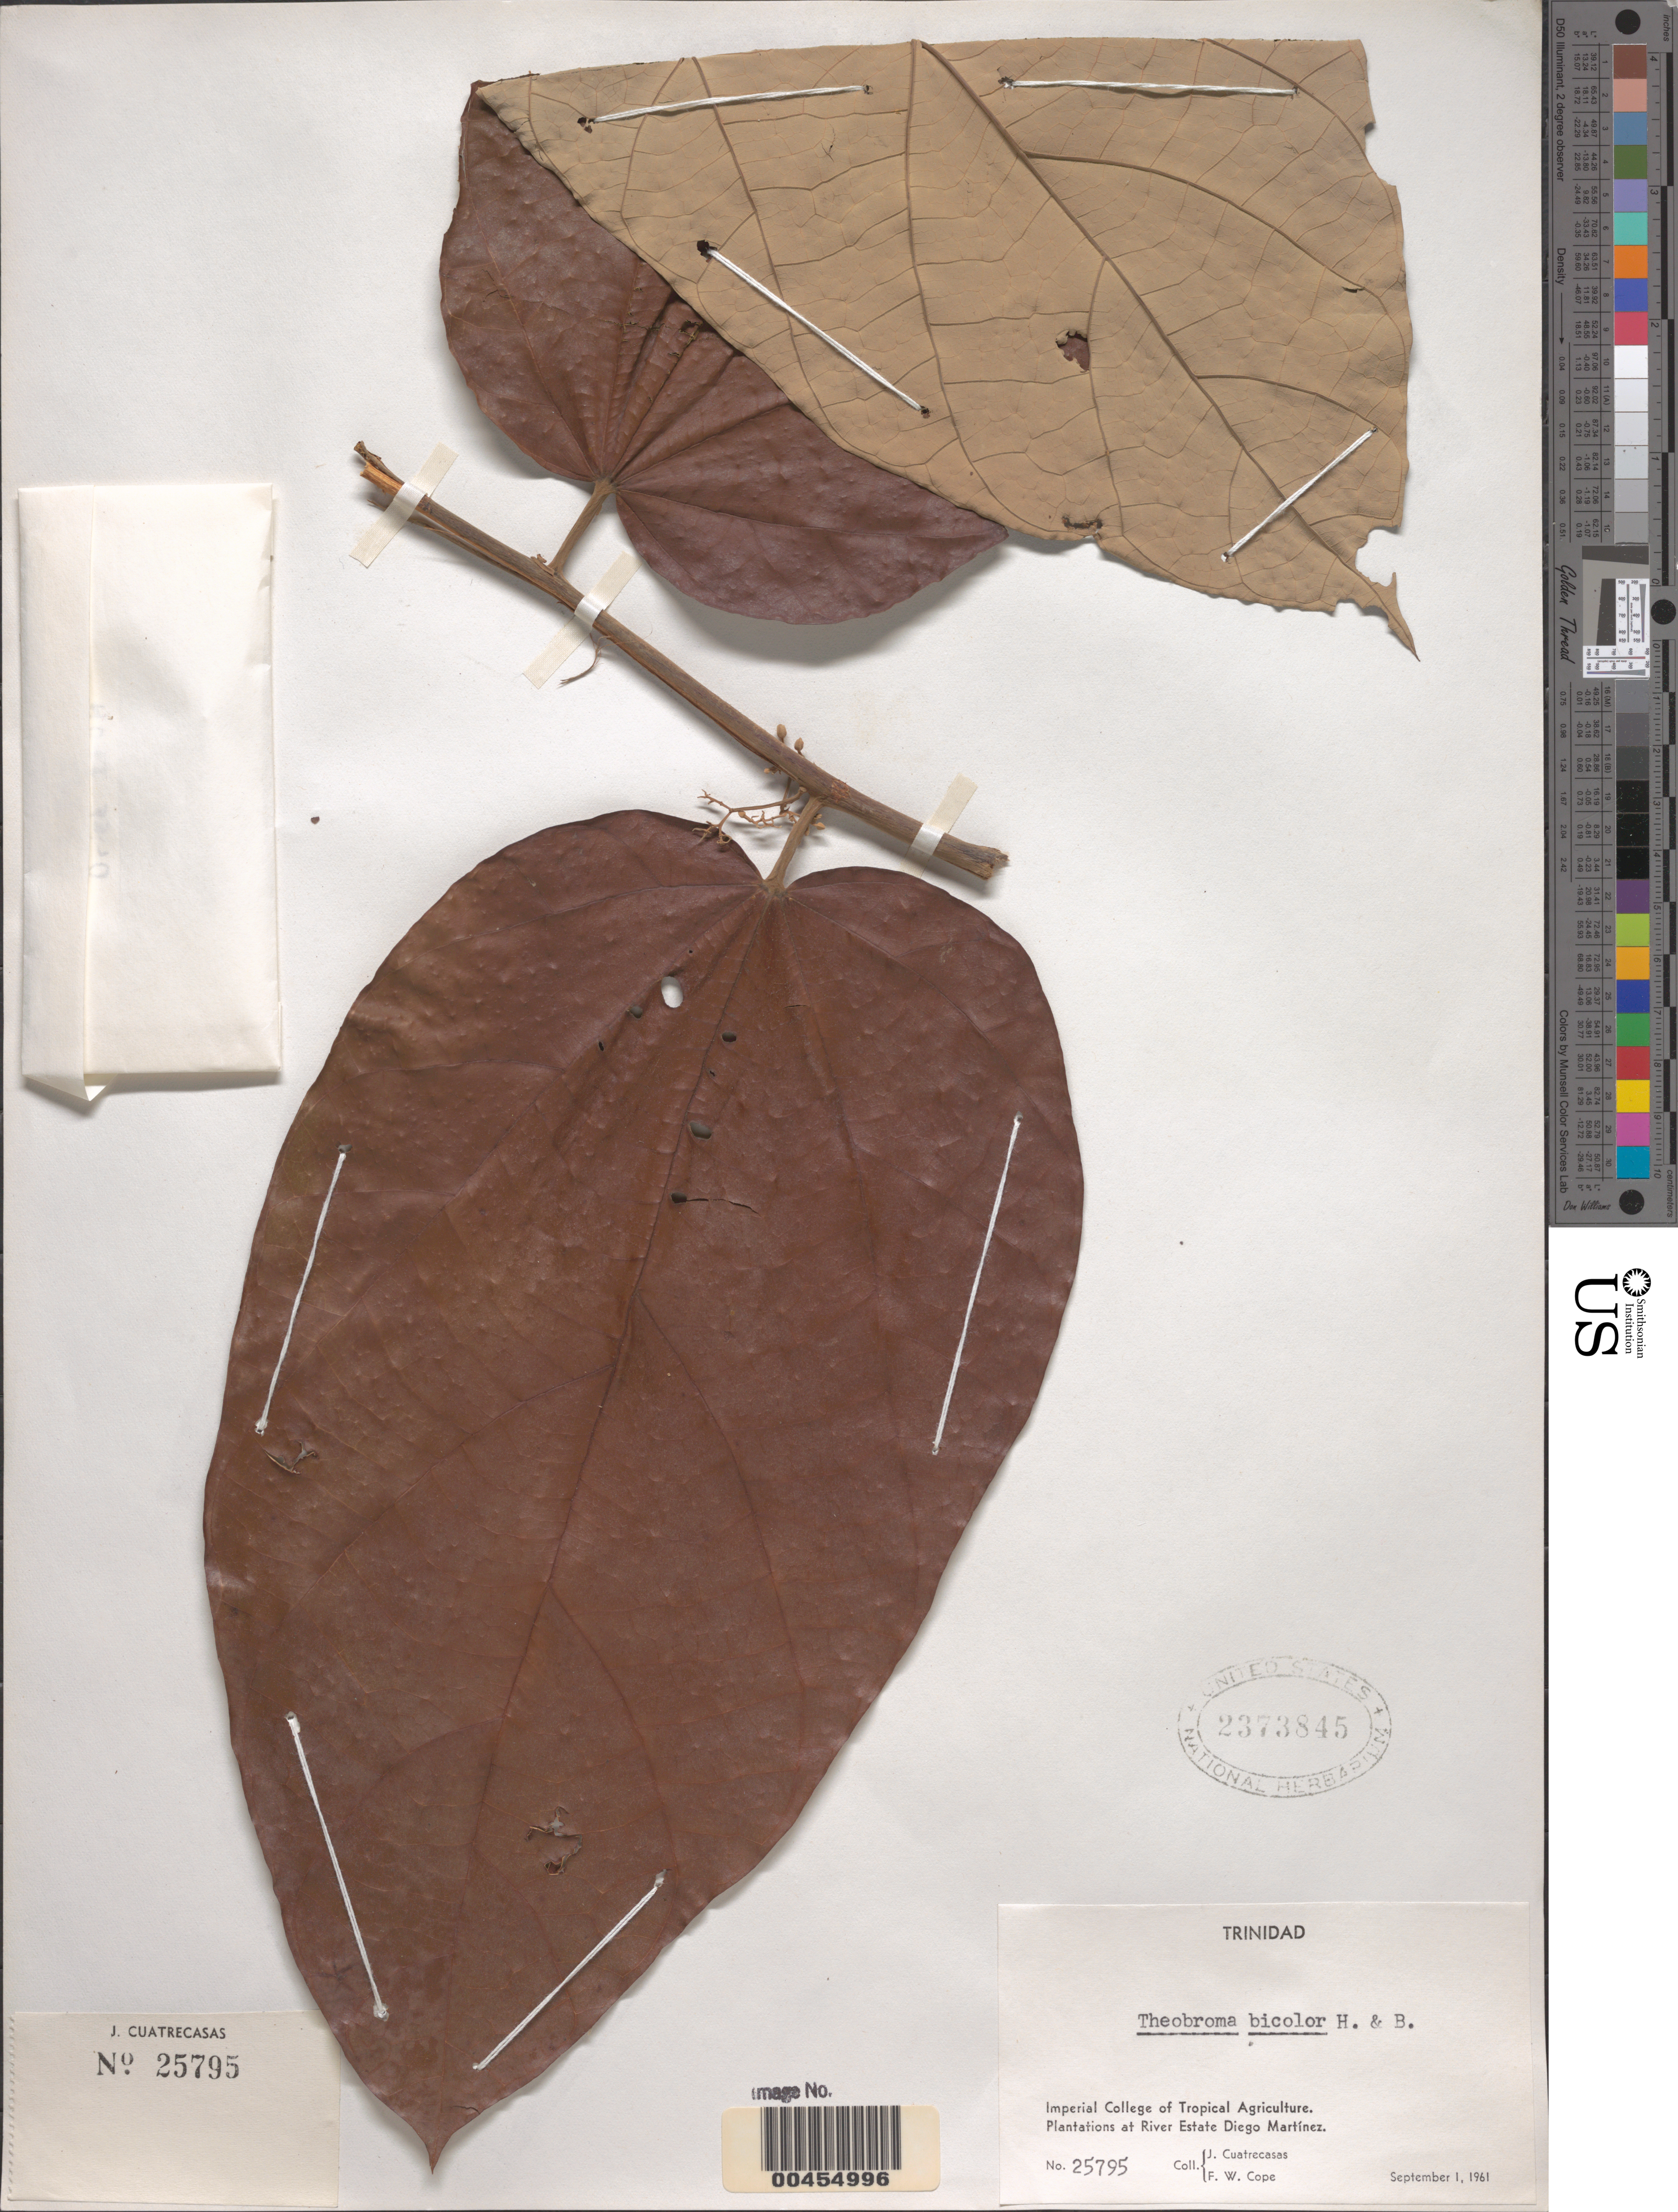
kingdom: Plantae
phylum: Tracheophyta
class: Magnoliopsida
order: Malvales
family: Malvaceae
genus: Theobroma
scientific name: Theobroma bicolor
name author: Bonpl.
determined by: Dorr, L. J., (BOT), Smithsonian Institution - National Museum of Natural History (UNITED STATES)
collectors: J. Cuatrecasas & F. Cope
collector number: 25795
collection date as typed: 01 Sep 1961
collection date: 1961-09-01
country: Trinidad and Tobago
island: Trinidad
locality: Imperial College of Tropical Agriculture. Plantations at River Estate Diego Martínez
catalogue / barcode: US 2373845